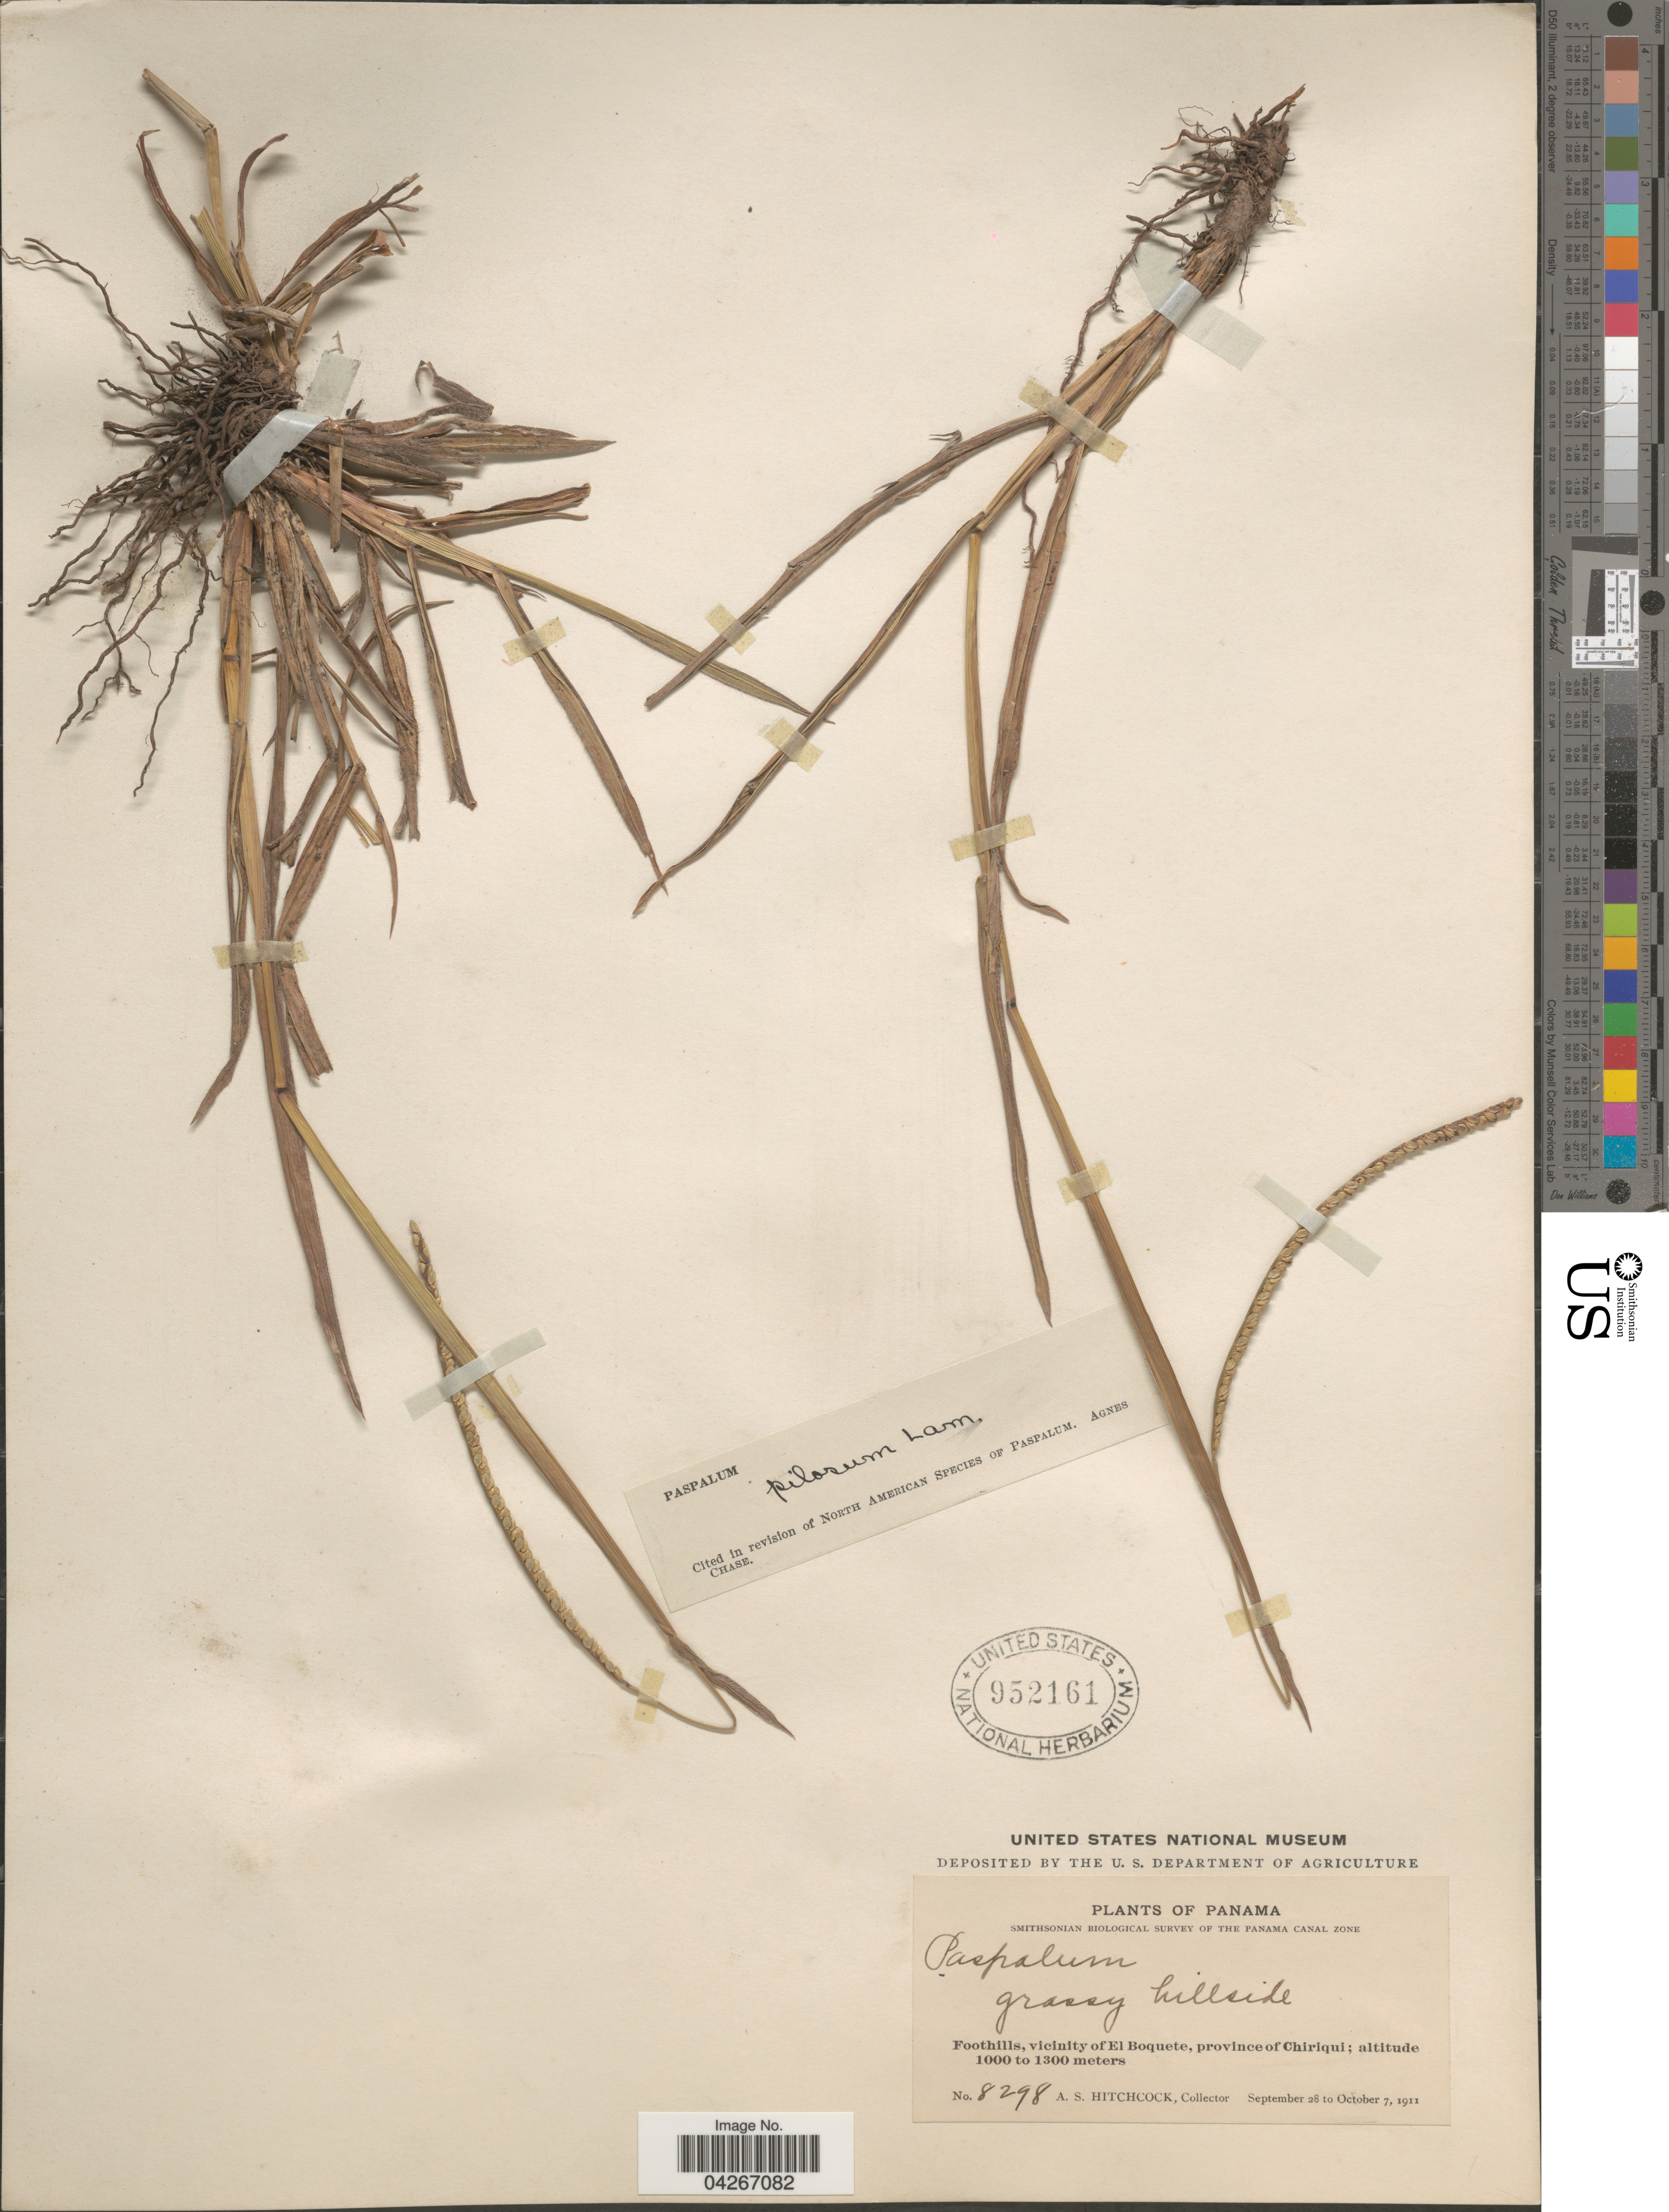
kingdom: Plantae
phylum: Tracheophyta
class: Liliopsida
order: Poales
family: Poaceae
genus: Paspalum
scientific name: Paspalum pilosum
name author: Lam.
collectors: A. S. Hitchcock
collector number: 8298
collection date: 1911-09-28/1911-10-07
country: Panama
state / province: Chiriqui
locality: Smithsonian Biological Survey Of The Panama Canal Zone. Foothills, vicinity of El Boquete.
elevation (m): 1000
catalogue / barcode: US 952161